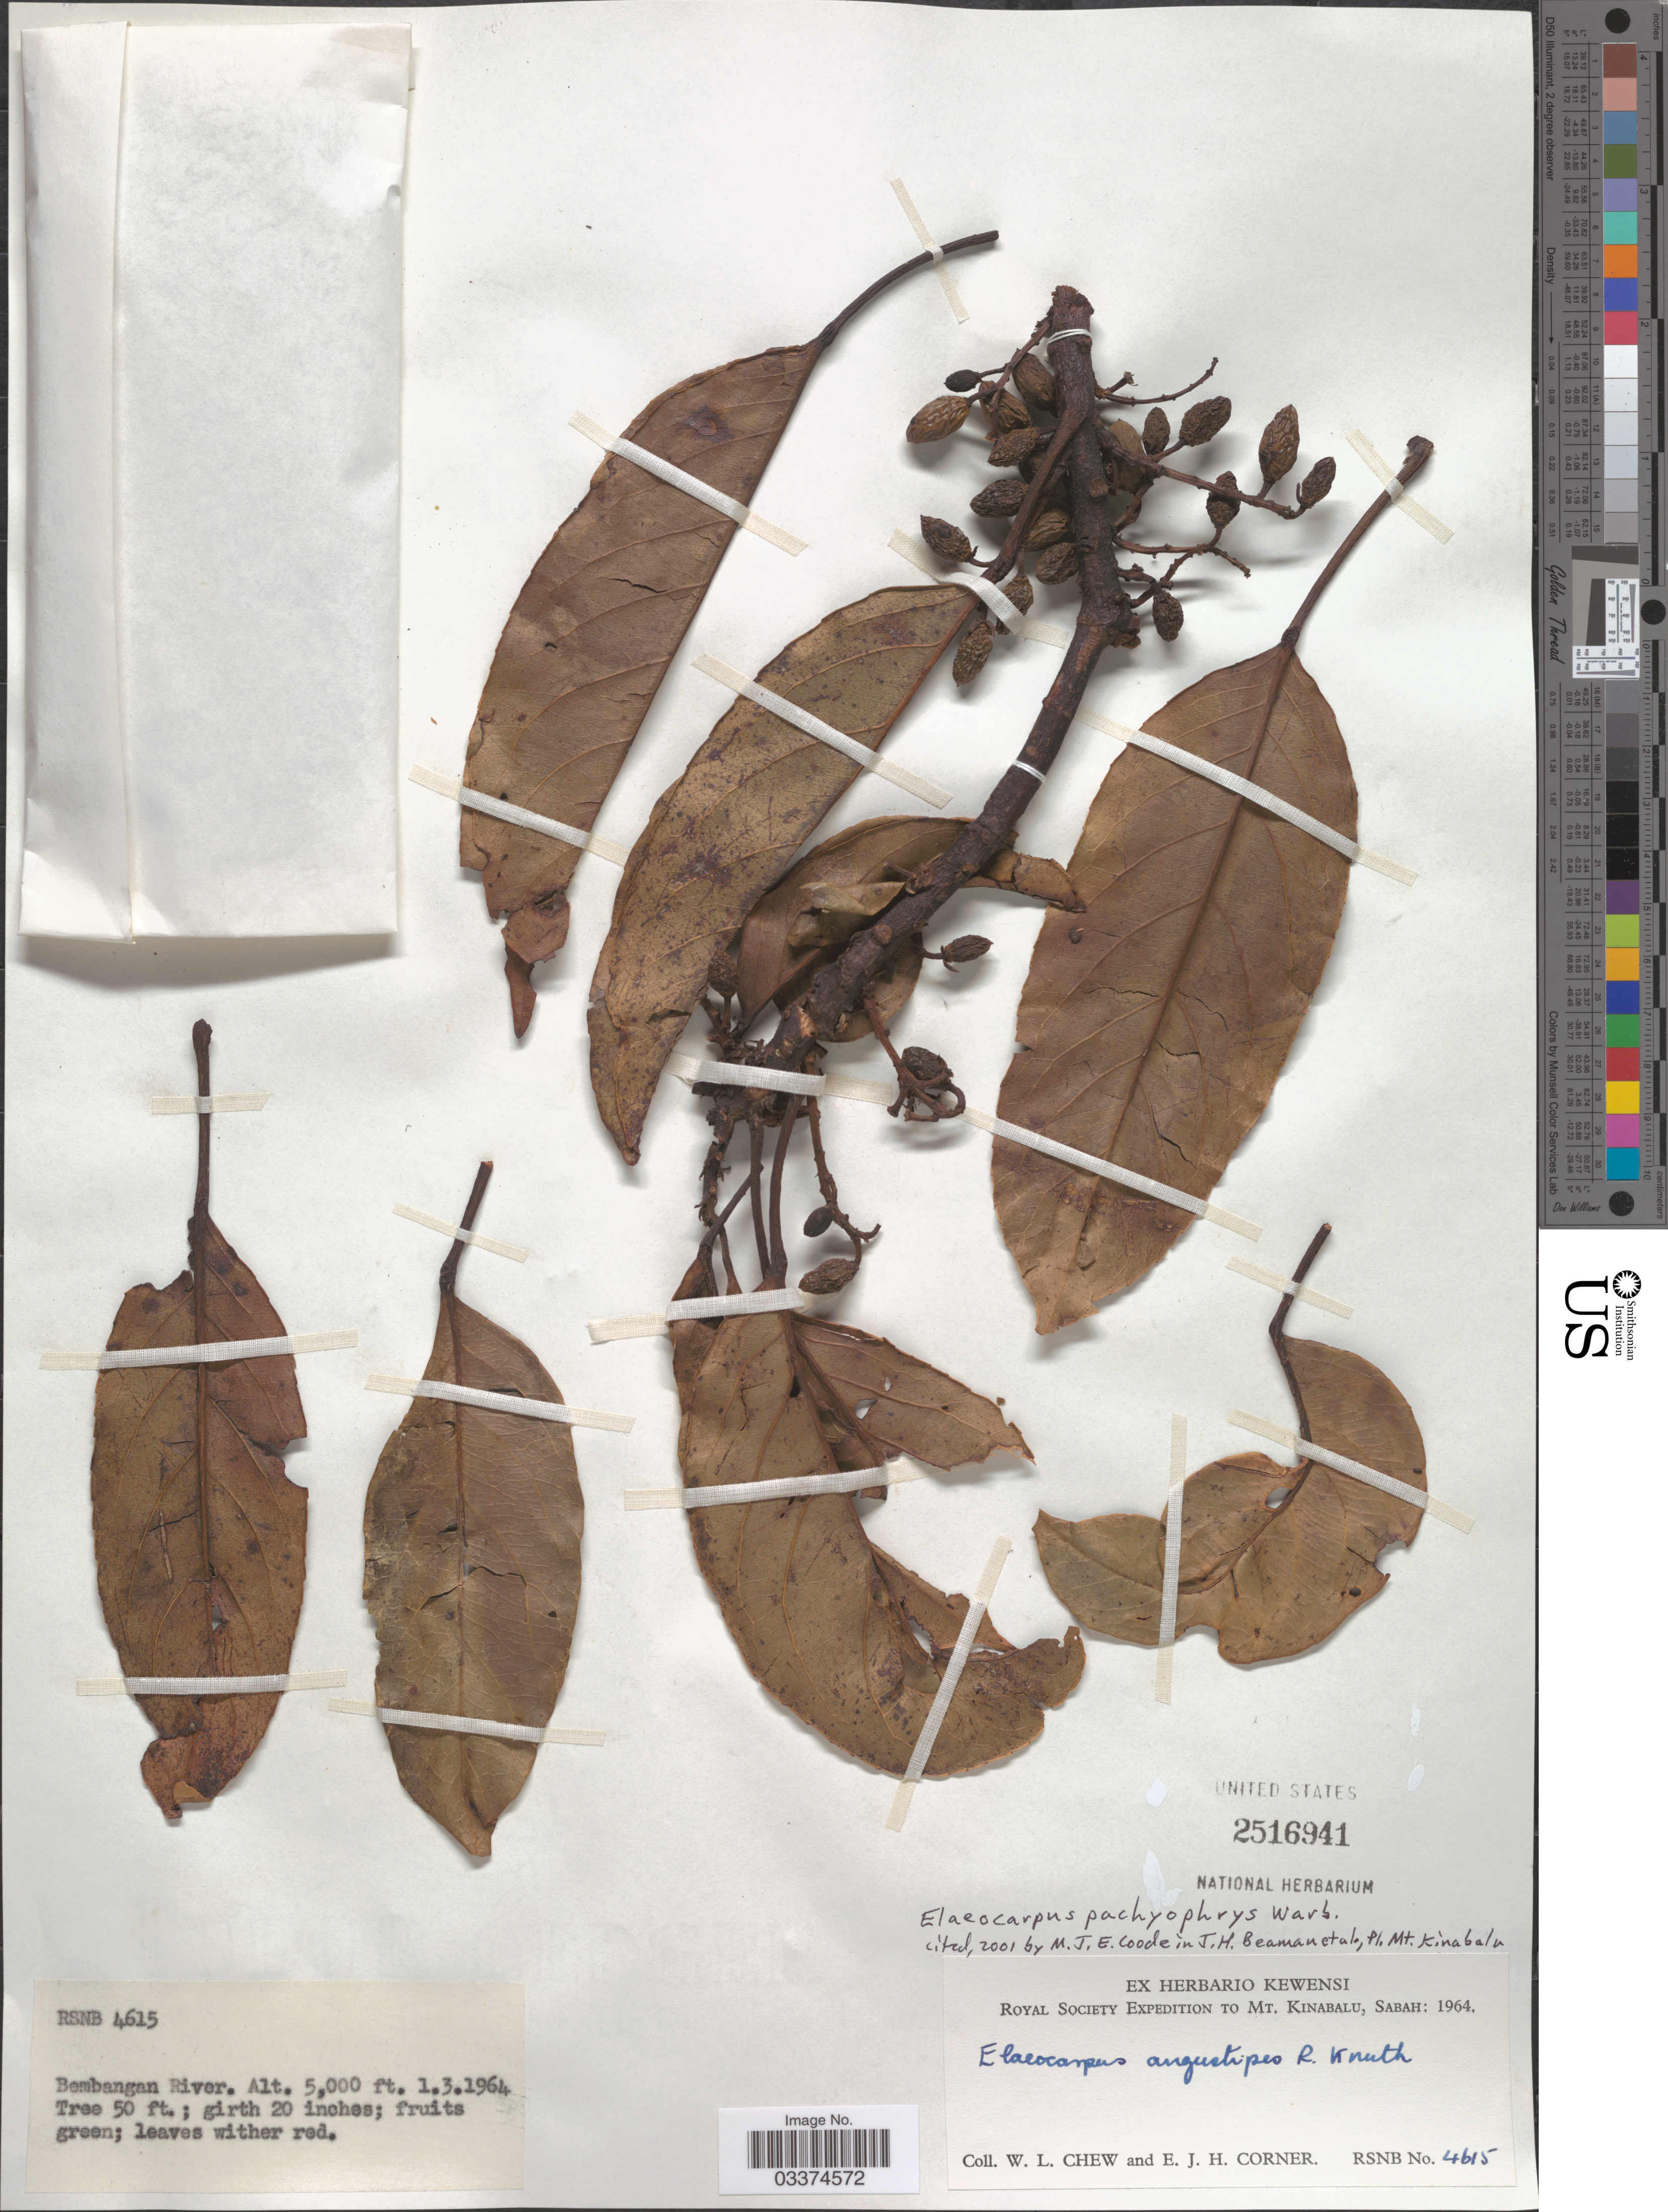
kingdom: Plantae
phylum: Tracheophyta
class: Magnoliopsida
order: Oxalidales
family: Elaeocarpaceae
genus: Elaeocarpus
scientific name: Elaeocarpus pachyophrys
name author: Warb.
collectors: W. Chew & E. Corner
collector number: RSNB4615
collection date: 1964-03-01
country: Malaysia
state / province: Sabah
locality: Mt. Kinabalu, Bembangan River.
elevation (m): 1524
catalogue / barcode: US 2516941